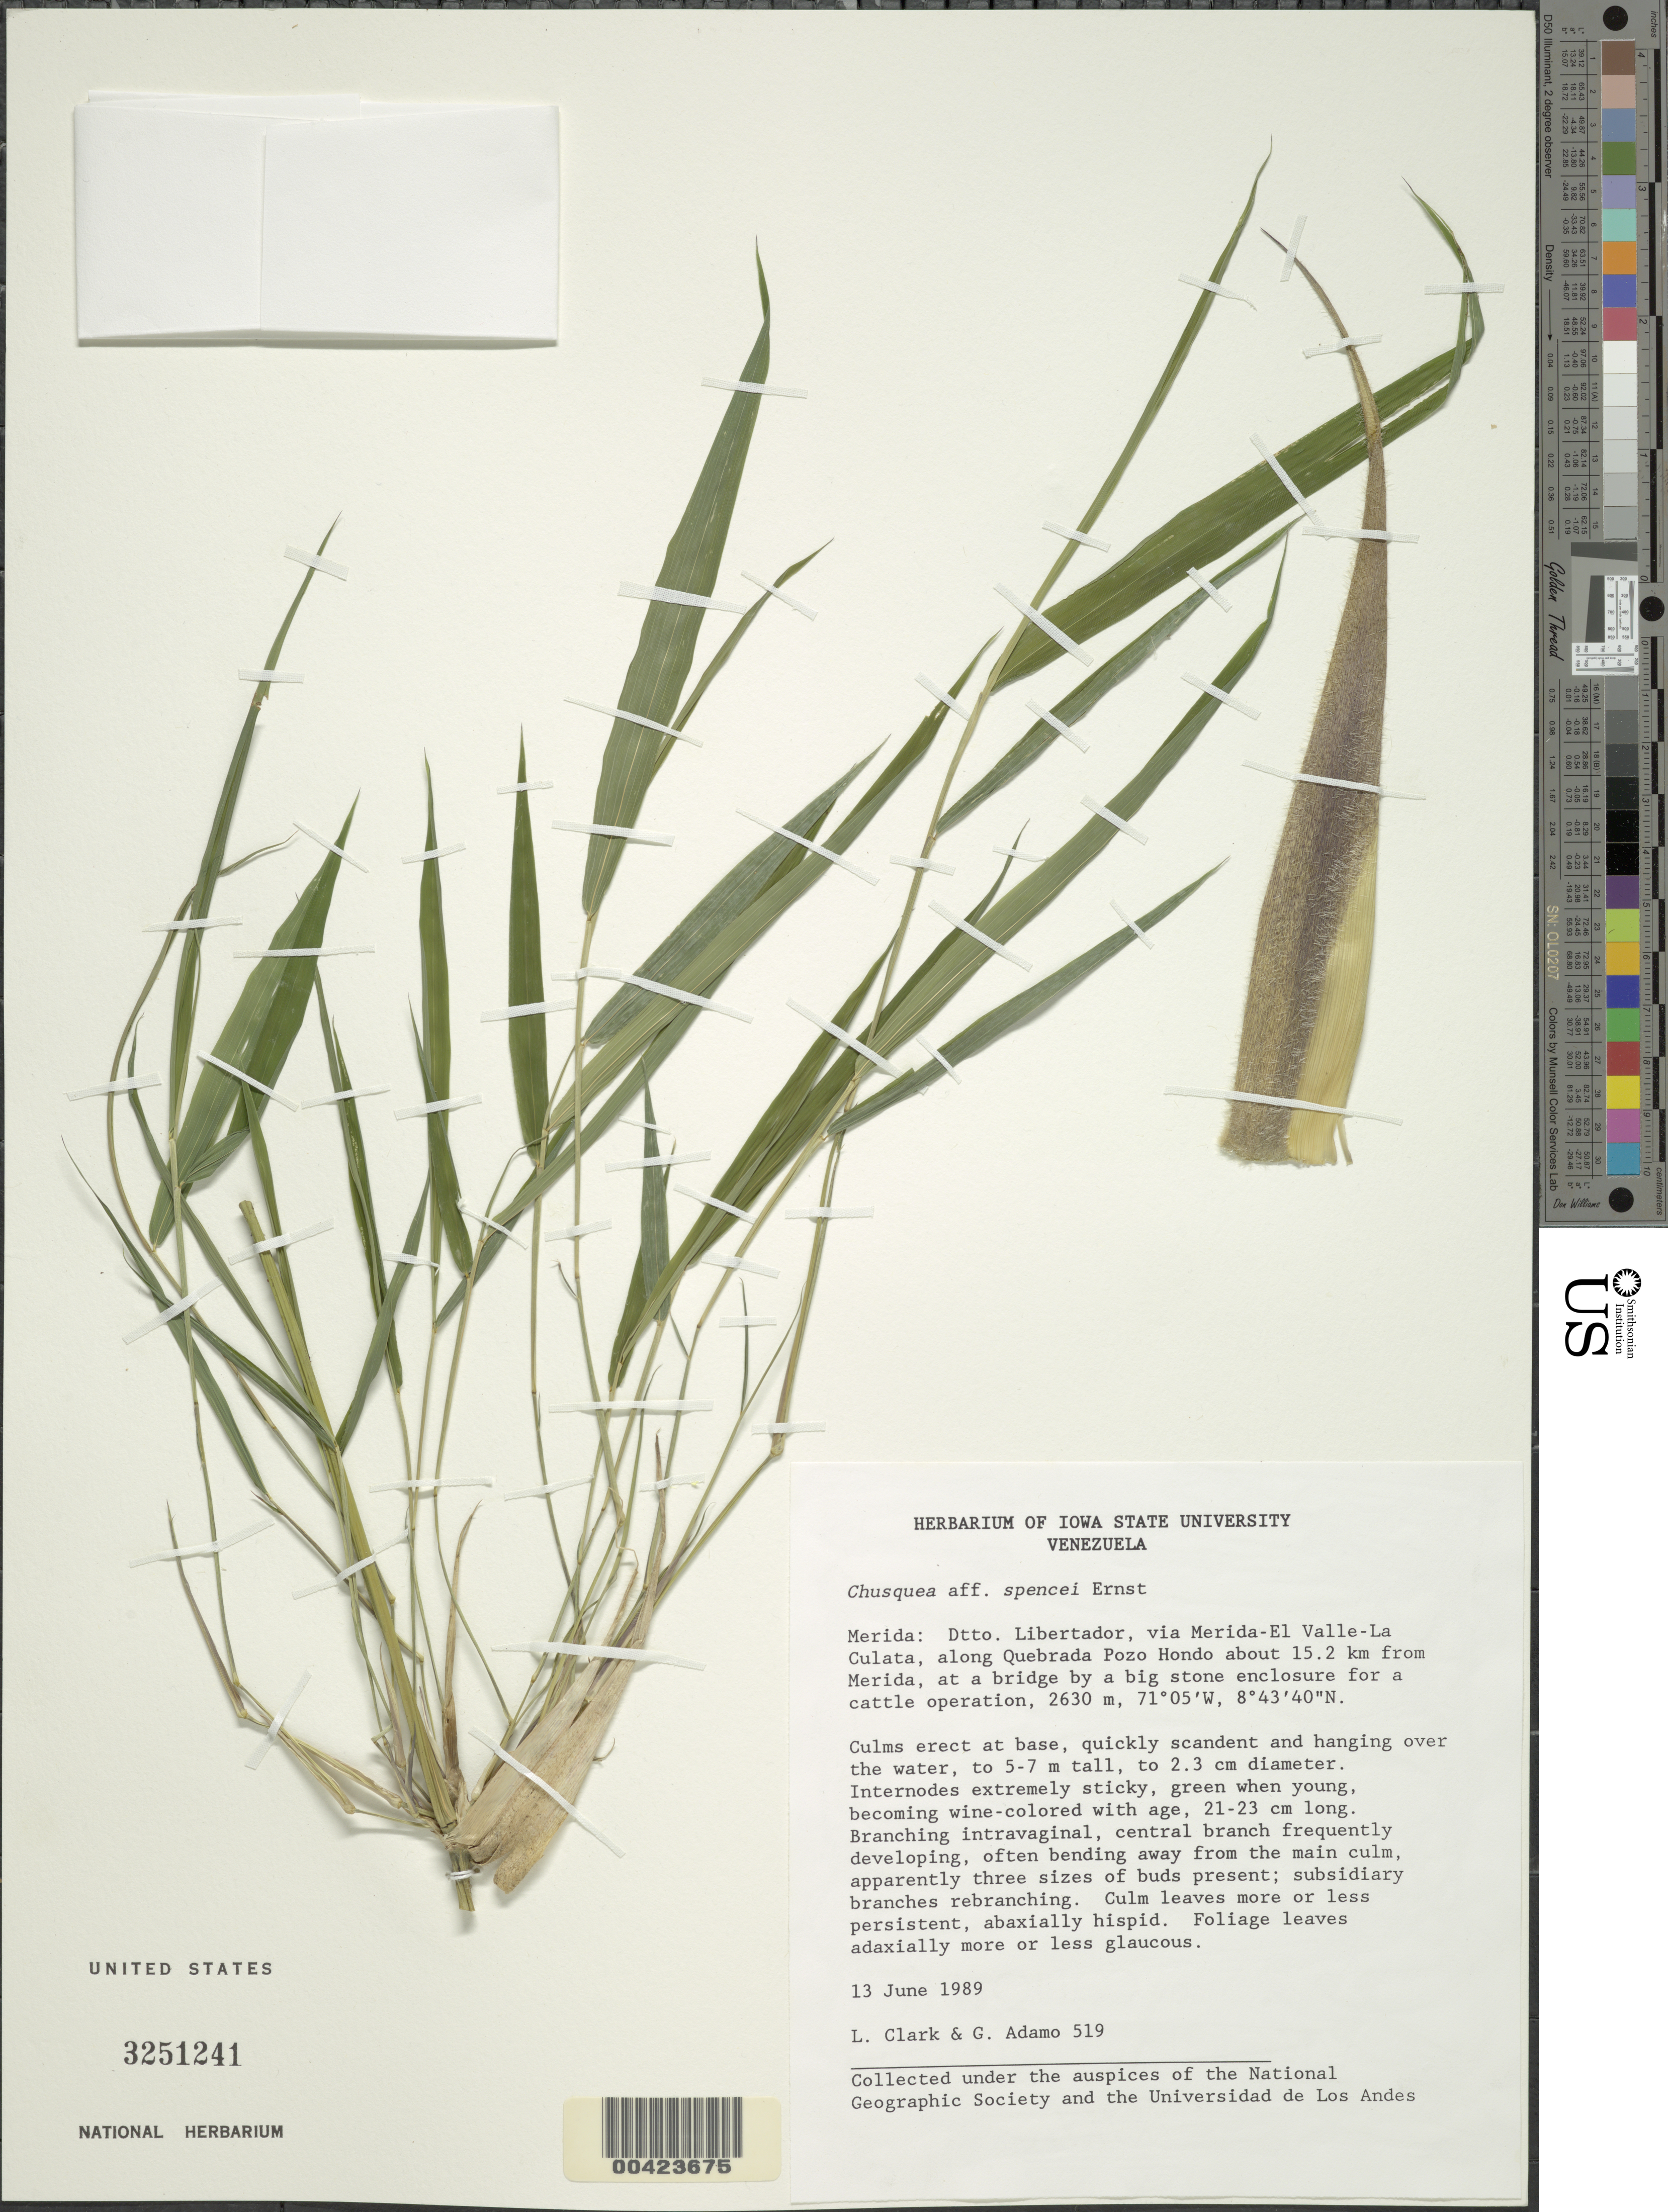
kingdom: Plantae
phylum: Tracheophyta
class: Liliopsida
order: Poales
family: Poaceae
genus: Chusquea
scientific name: Chusquea spencei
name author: Ernst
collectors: L. G. Clark & G. Adamo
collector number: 519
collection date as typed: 13 Jun 1989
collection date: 1989-06-13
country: Venezuela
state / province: Mérida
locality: Quebrada pozo honda; via merida - el valle - la culata; about 15.2 km from merida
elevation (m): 2630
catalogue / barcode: US 3251241